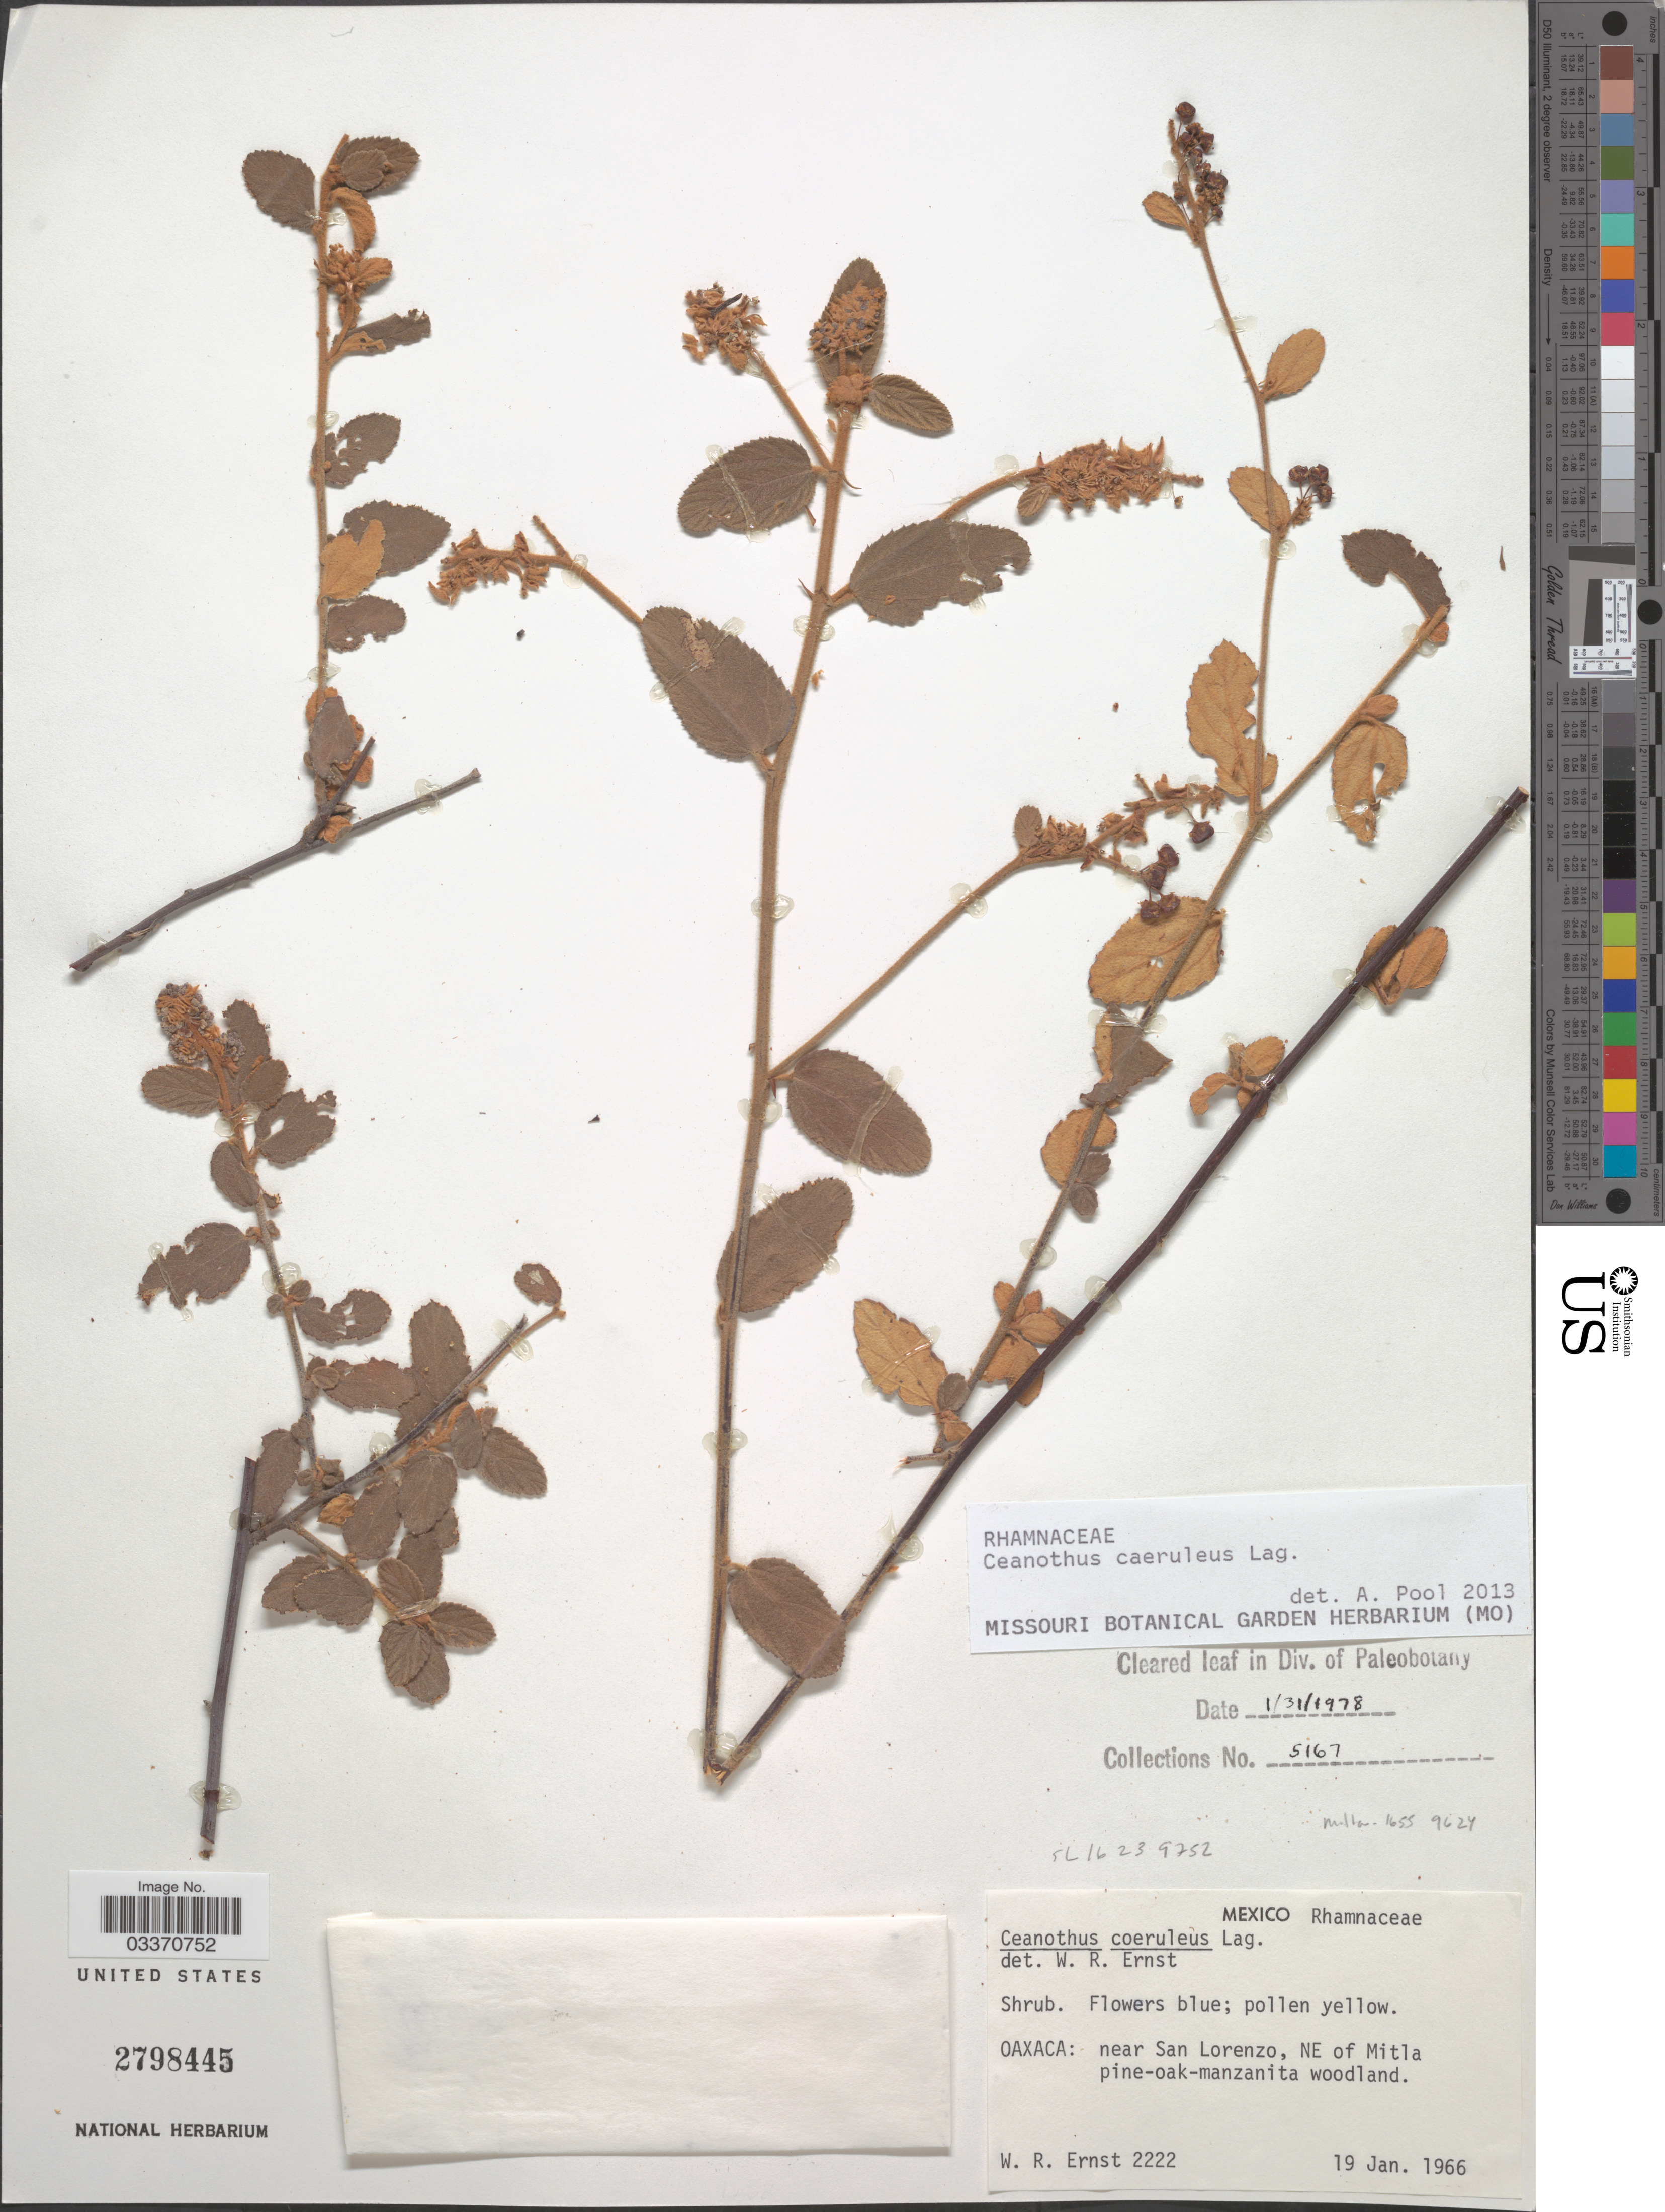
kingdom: Plantae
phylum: Tracheophyta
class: Magnoliopsida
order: Rosales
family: Rhamnaceae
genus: Ceanothus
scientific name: Ceanothus caeruleus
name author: Lag.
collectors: W. R. Ernst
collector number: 2222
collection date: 1966-01-19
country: Mexico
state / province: Oaxaca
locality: Near San Lorenzo, NE of Mitla.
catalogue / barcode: US 2798445